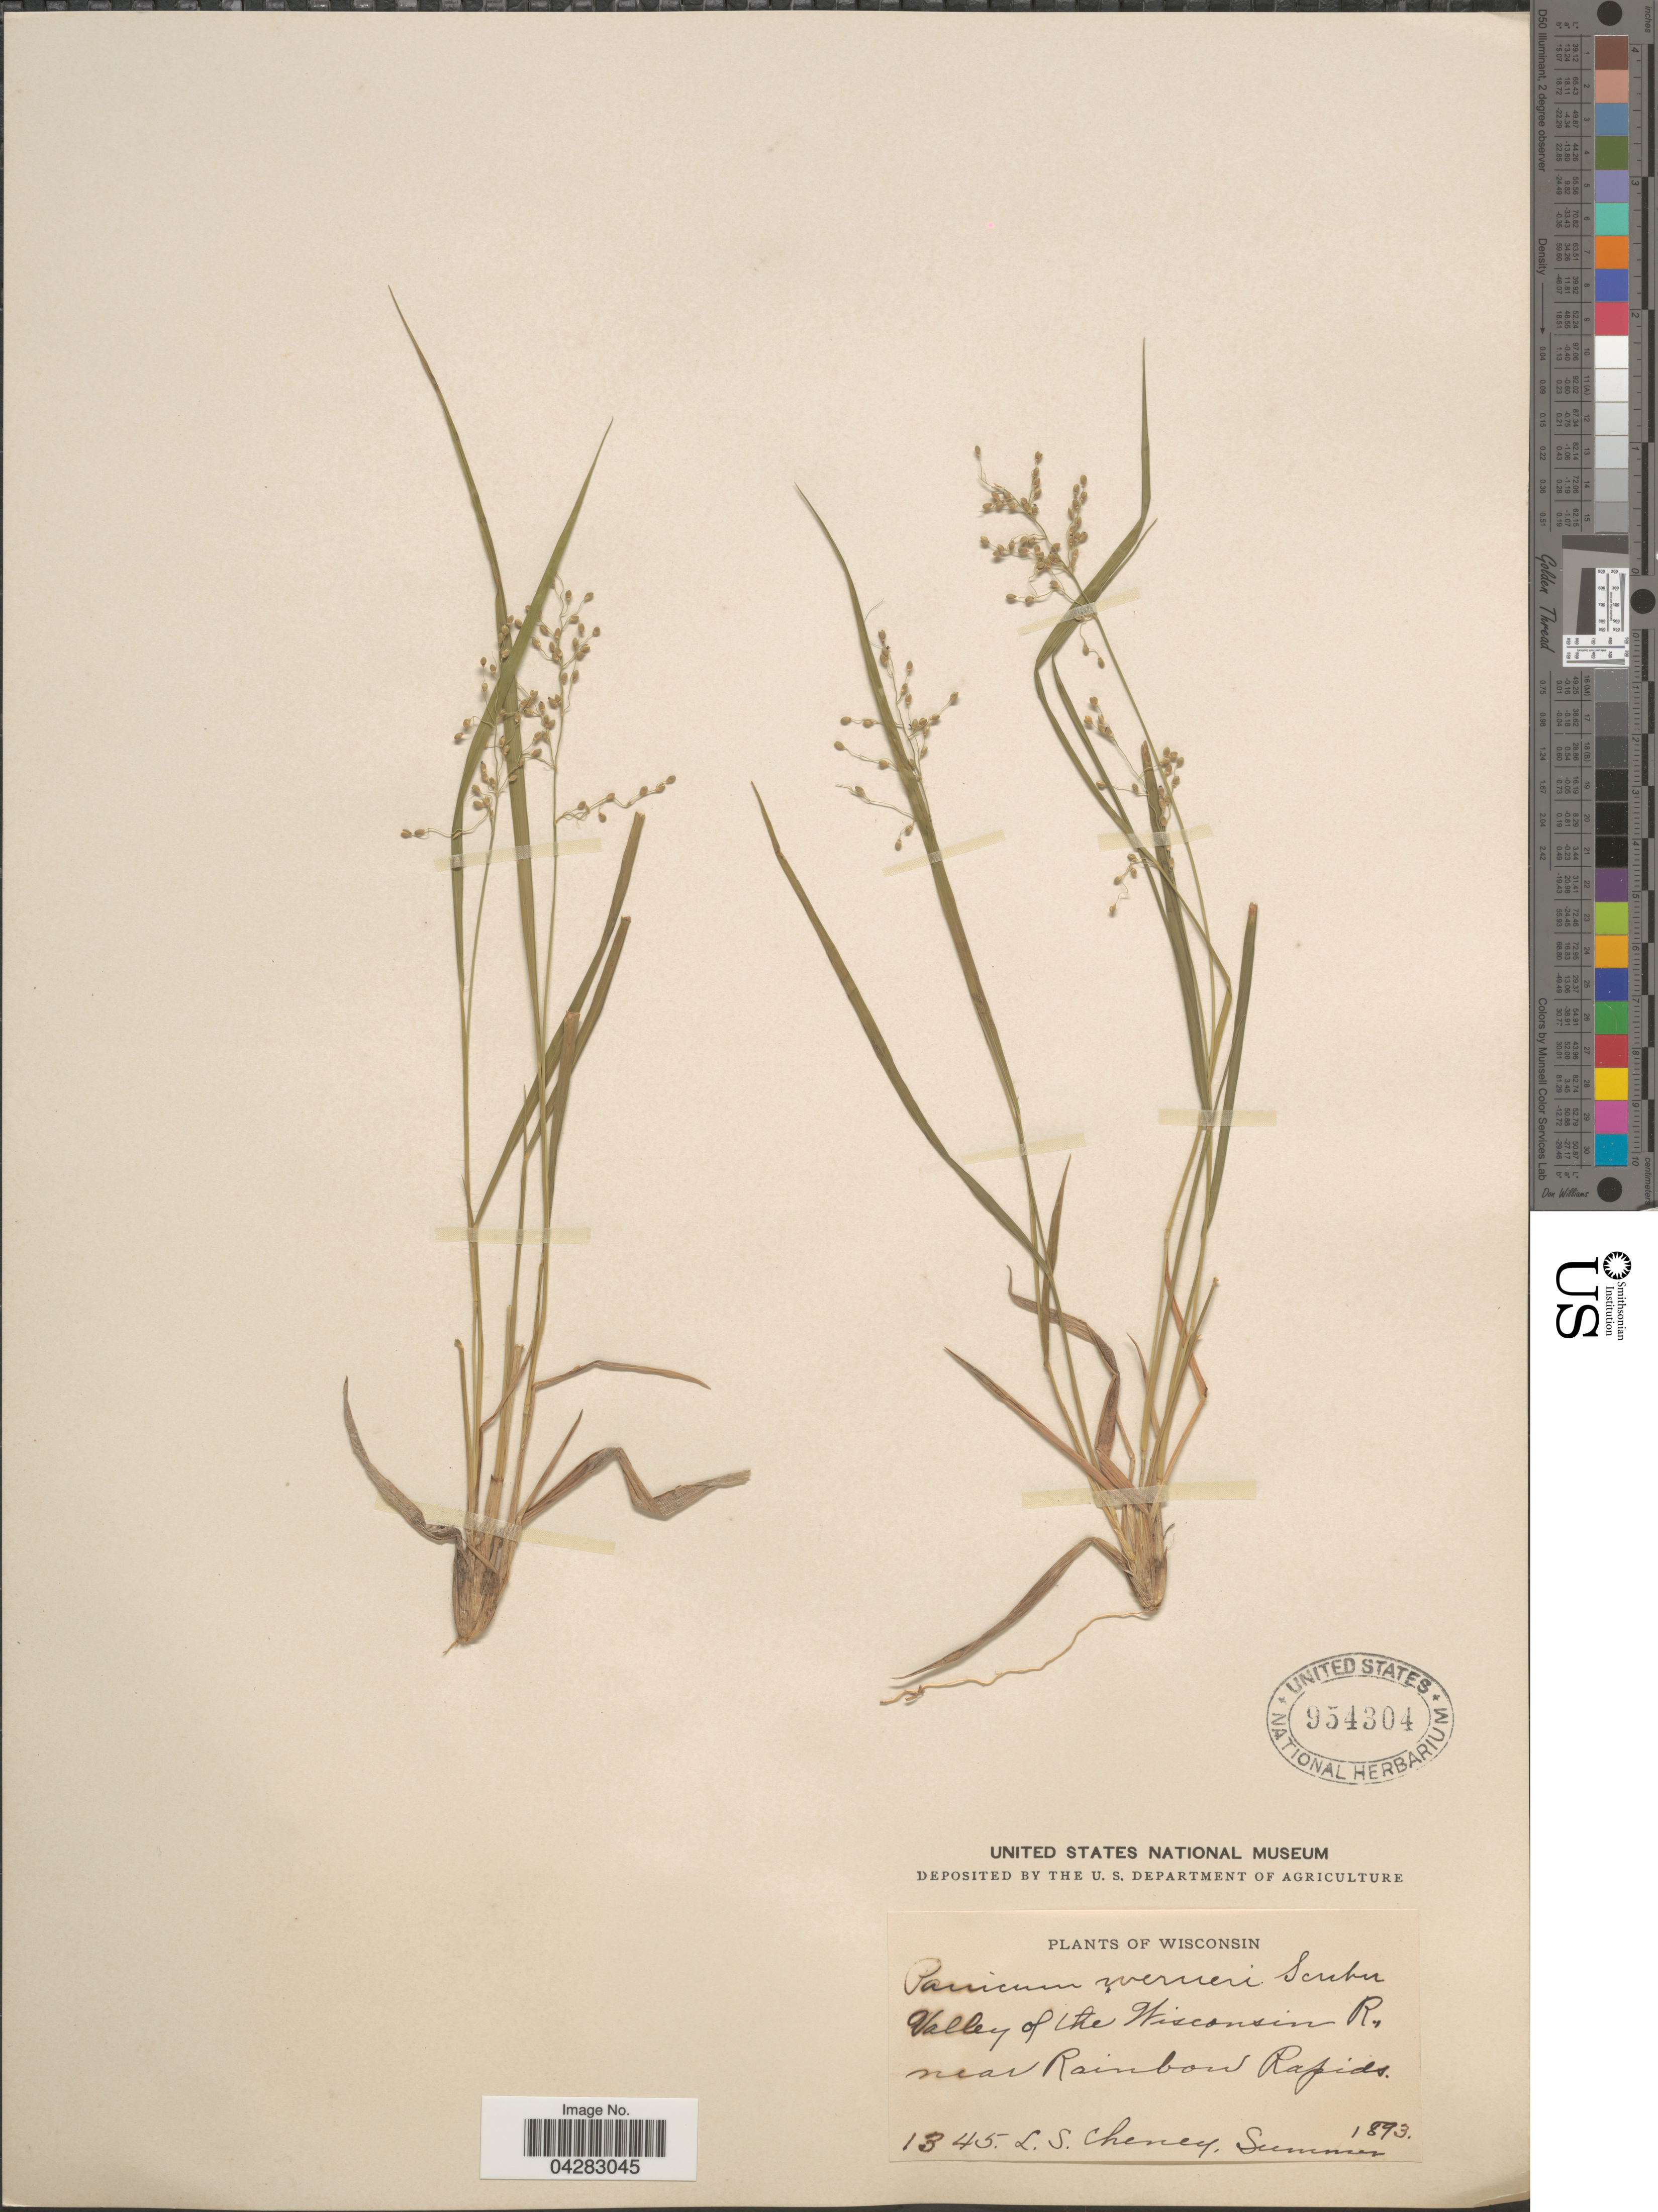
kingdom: Plantae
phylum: Tracheophyta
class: Liliopsida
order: Poales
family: Poaceae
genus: Dichanthelium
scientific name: Dichanthelium linearifolium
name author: (Scribn.) Gould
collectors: L. Cheney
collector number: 1345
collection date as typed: Summer 1893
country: United States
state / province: Wisconsin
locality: Valley of the Wisconsin R. near Rainbow Rapids.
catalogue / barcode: US 954304